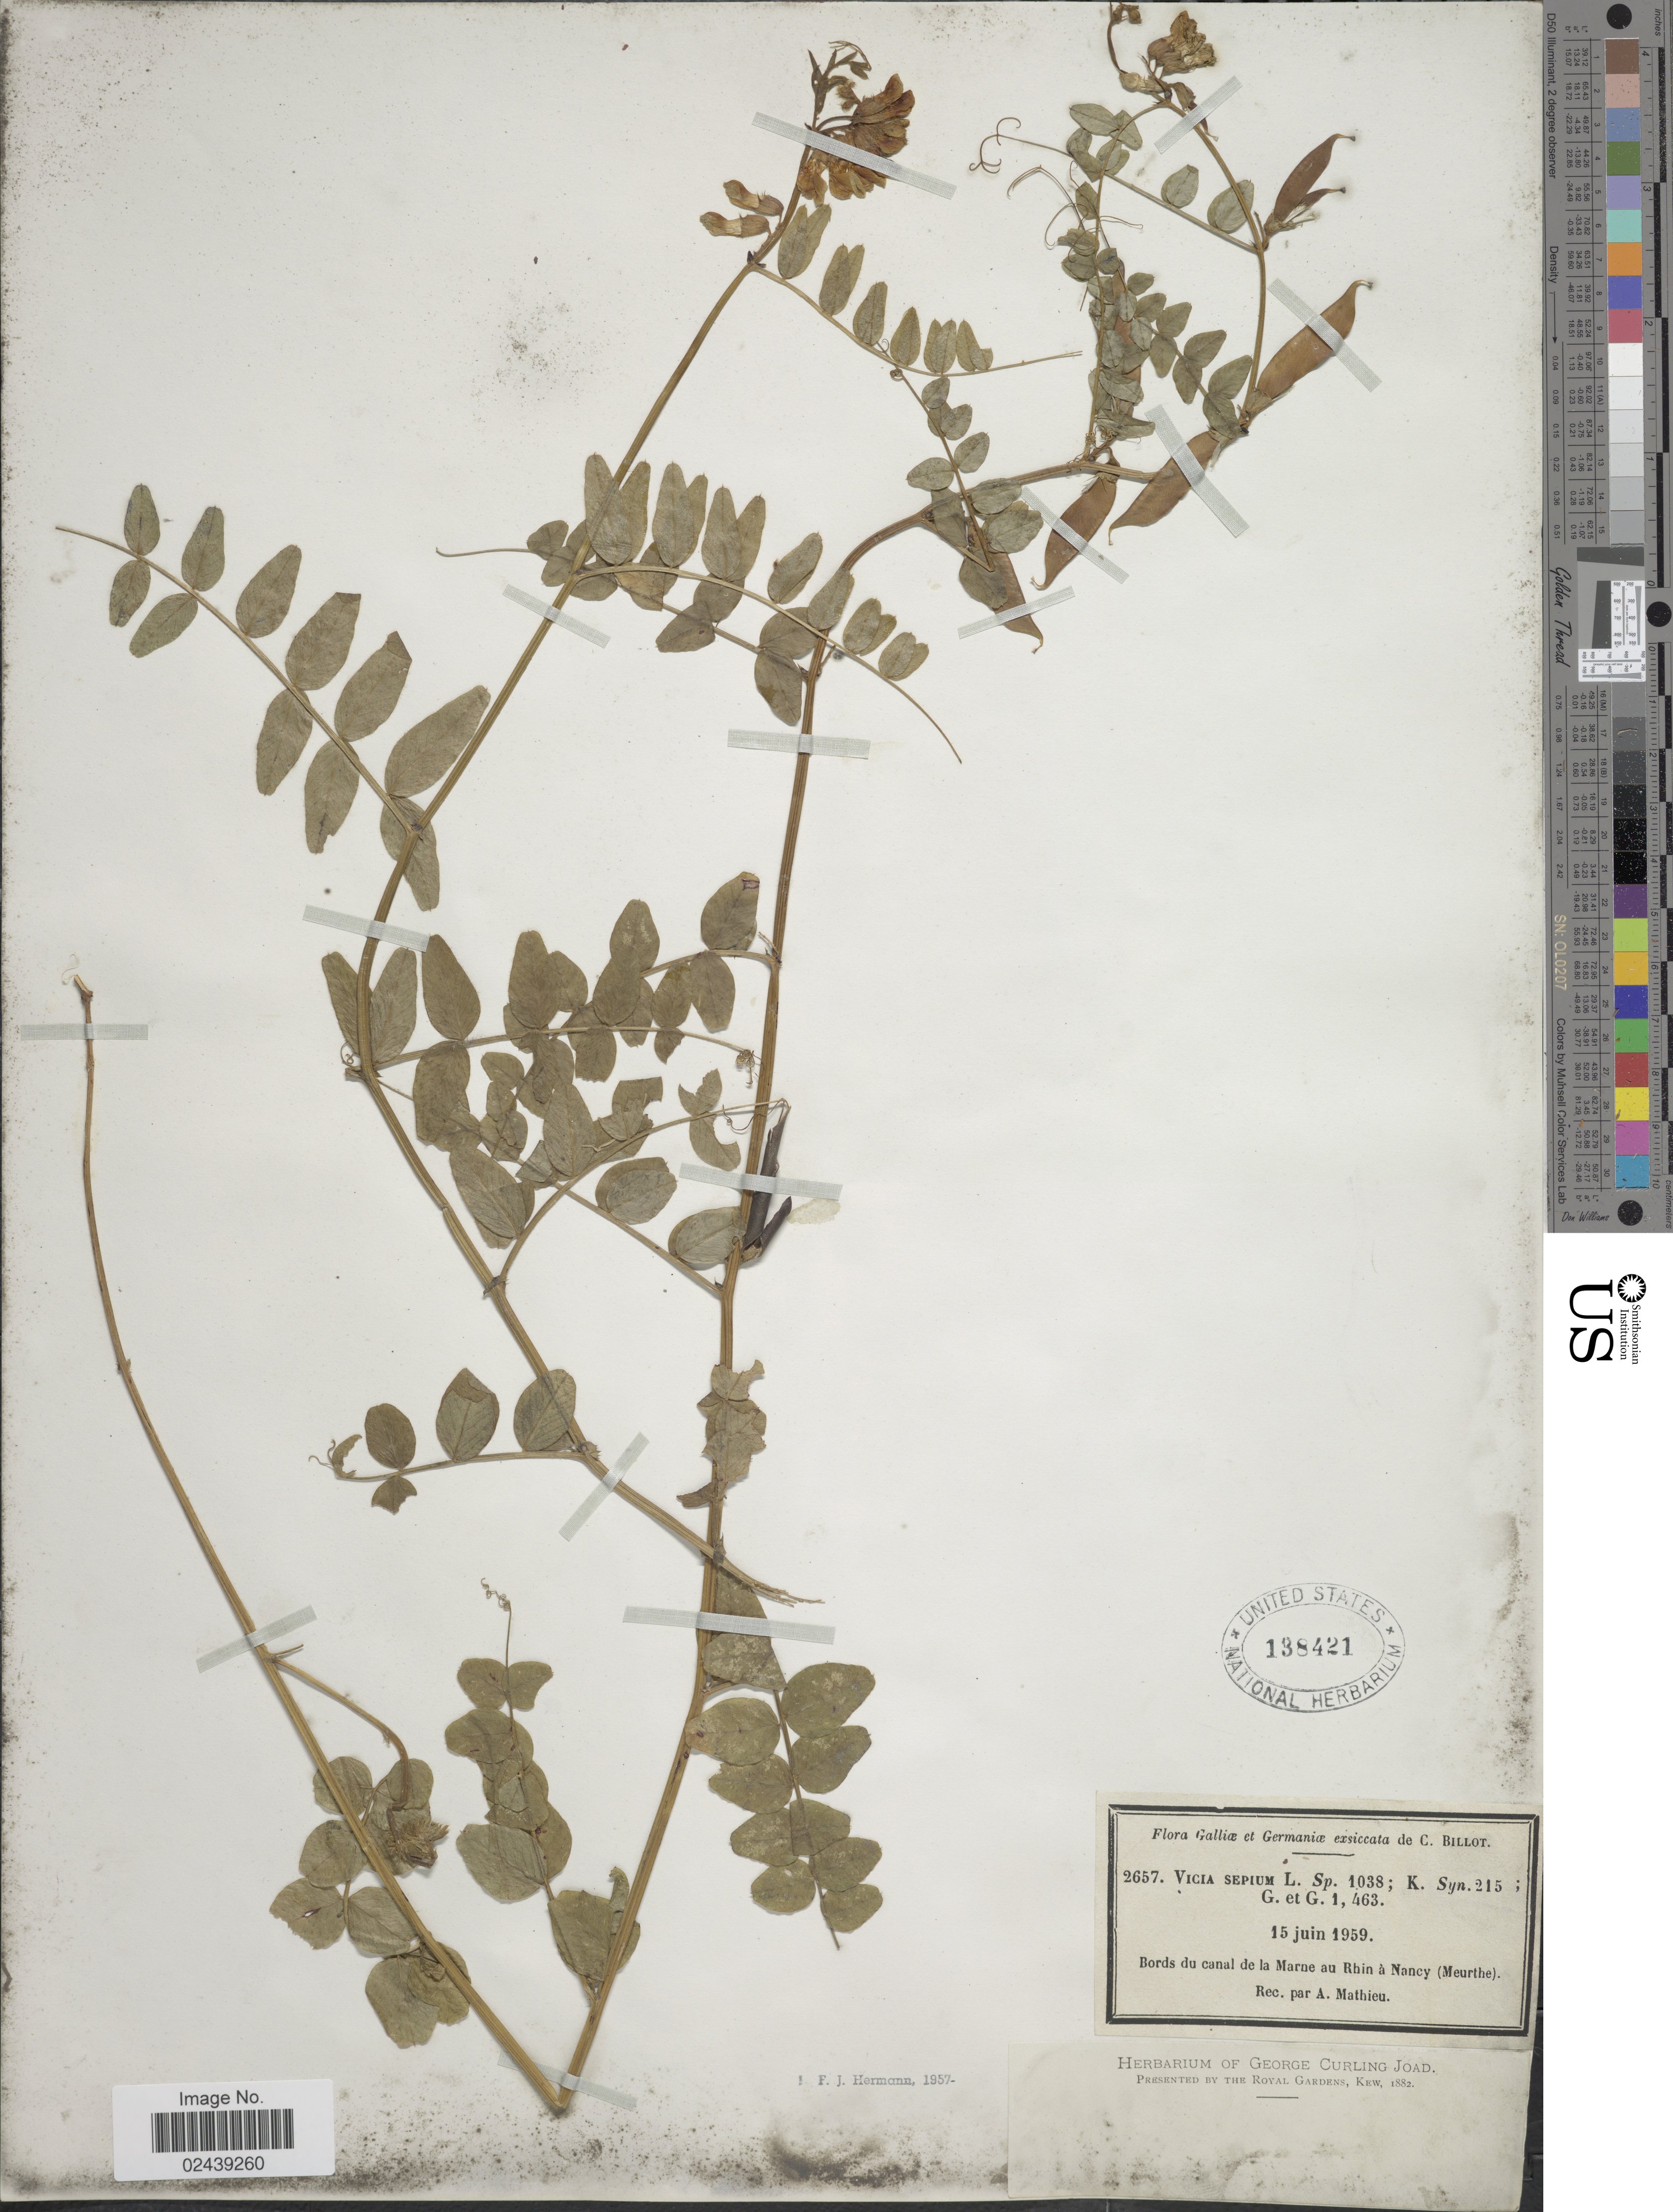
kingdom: Plantae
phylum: Tracheophyta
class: Magnoliopsida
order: Fabales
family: Fabaceae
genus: Vicia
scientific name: Vicia sepium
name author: L.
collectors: A. Mathieu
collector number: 2657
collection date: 1959-06-15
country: France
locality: Galliae et Germaniae. Bords du canal de la Marne au Rhin a Nancy (Meurthe)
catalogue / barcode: US 138421